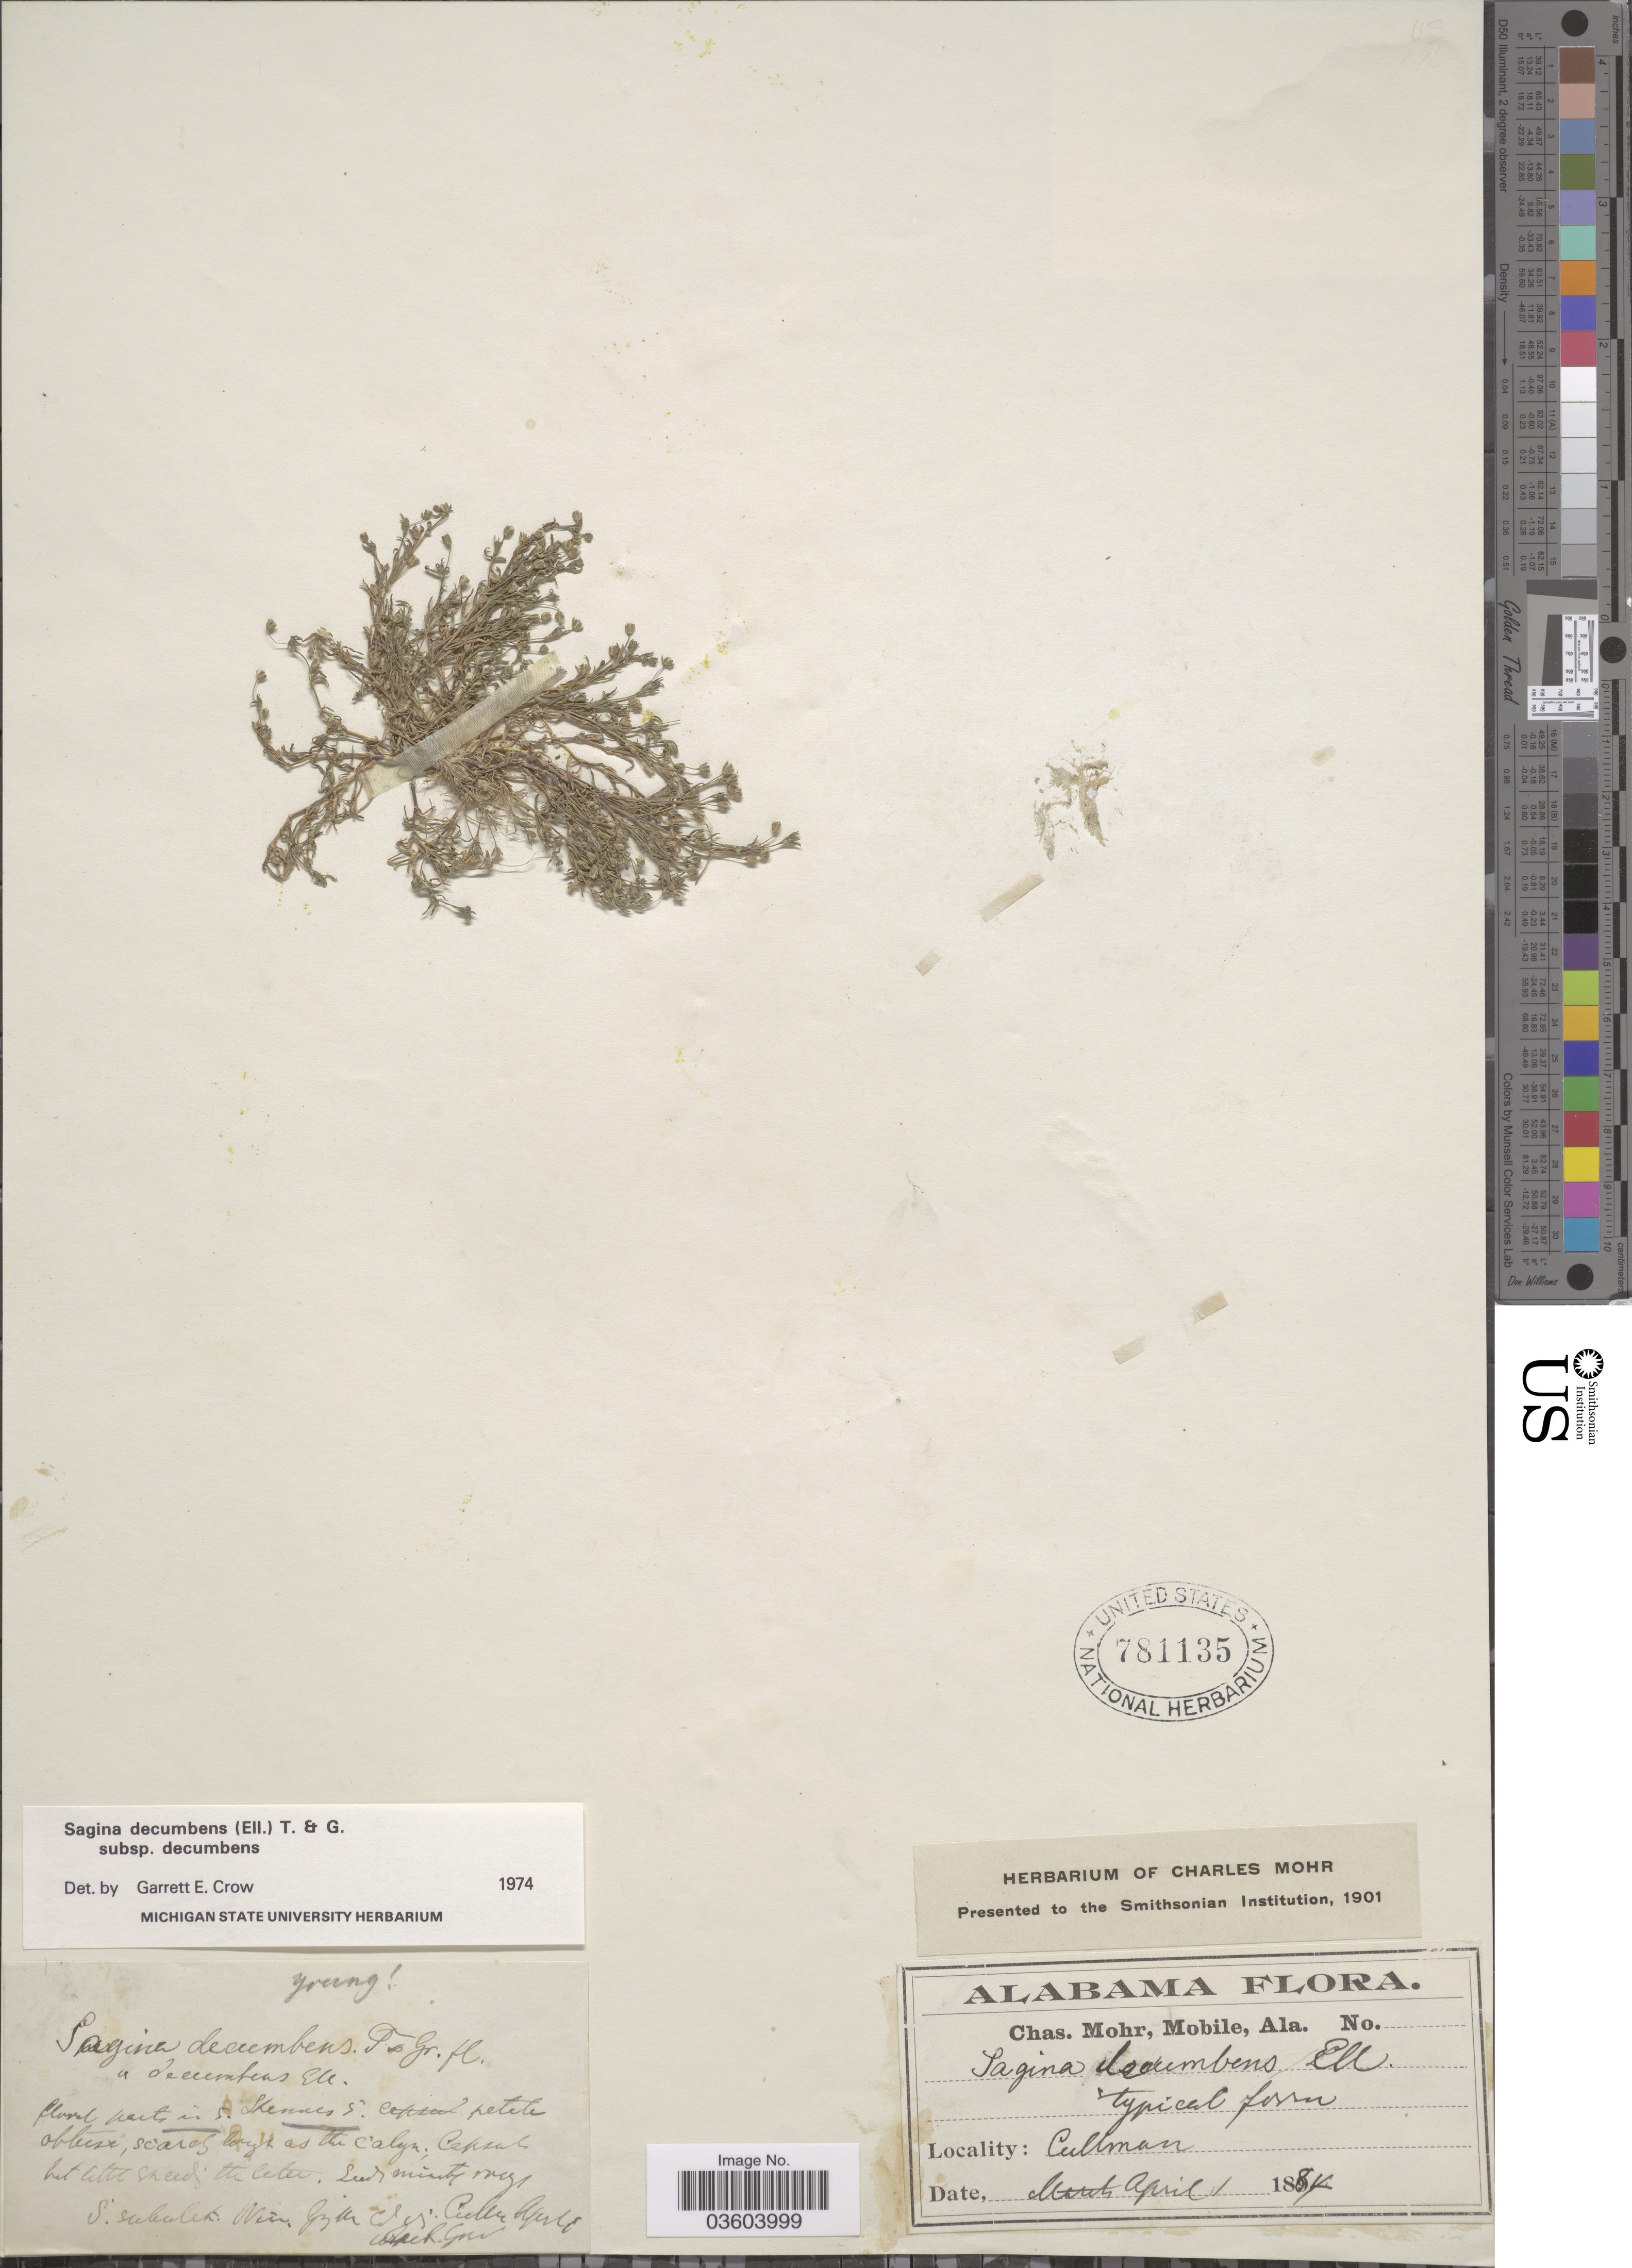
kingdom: Plantae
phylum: Tracheophyta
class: Magnoliopsida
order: Caryophyllales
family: Caryophyllaceae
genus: Sagina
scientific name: Sagina decumbens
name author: (Elliott) Torr. & A. Gray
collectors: Mohr, C. T. (herbarium)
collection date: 1884-04-01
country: United States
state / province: Alabama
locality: Cullman.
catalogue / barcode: US 781135